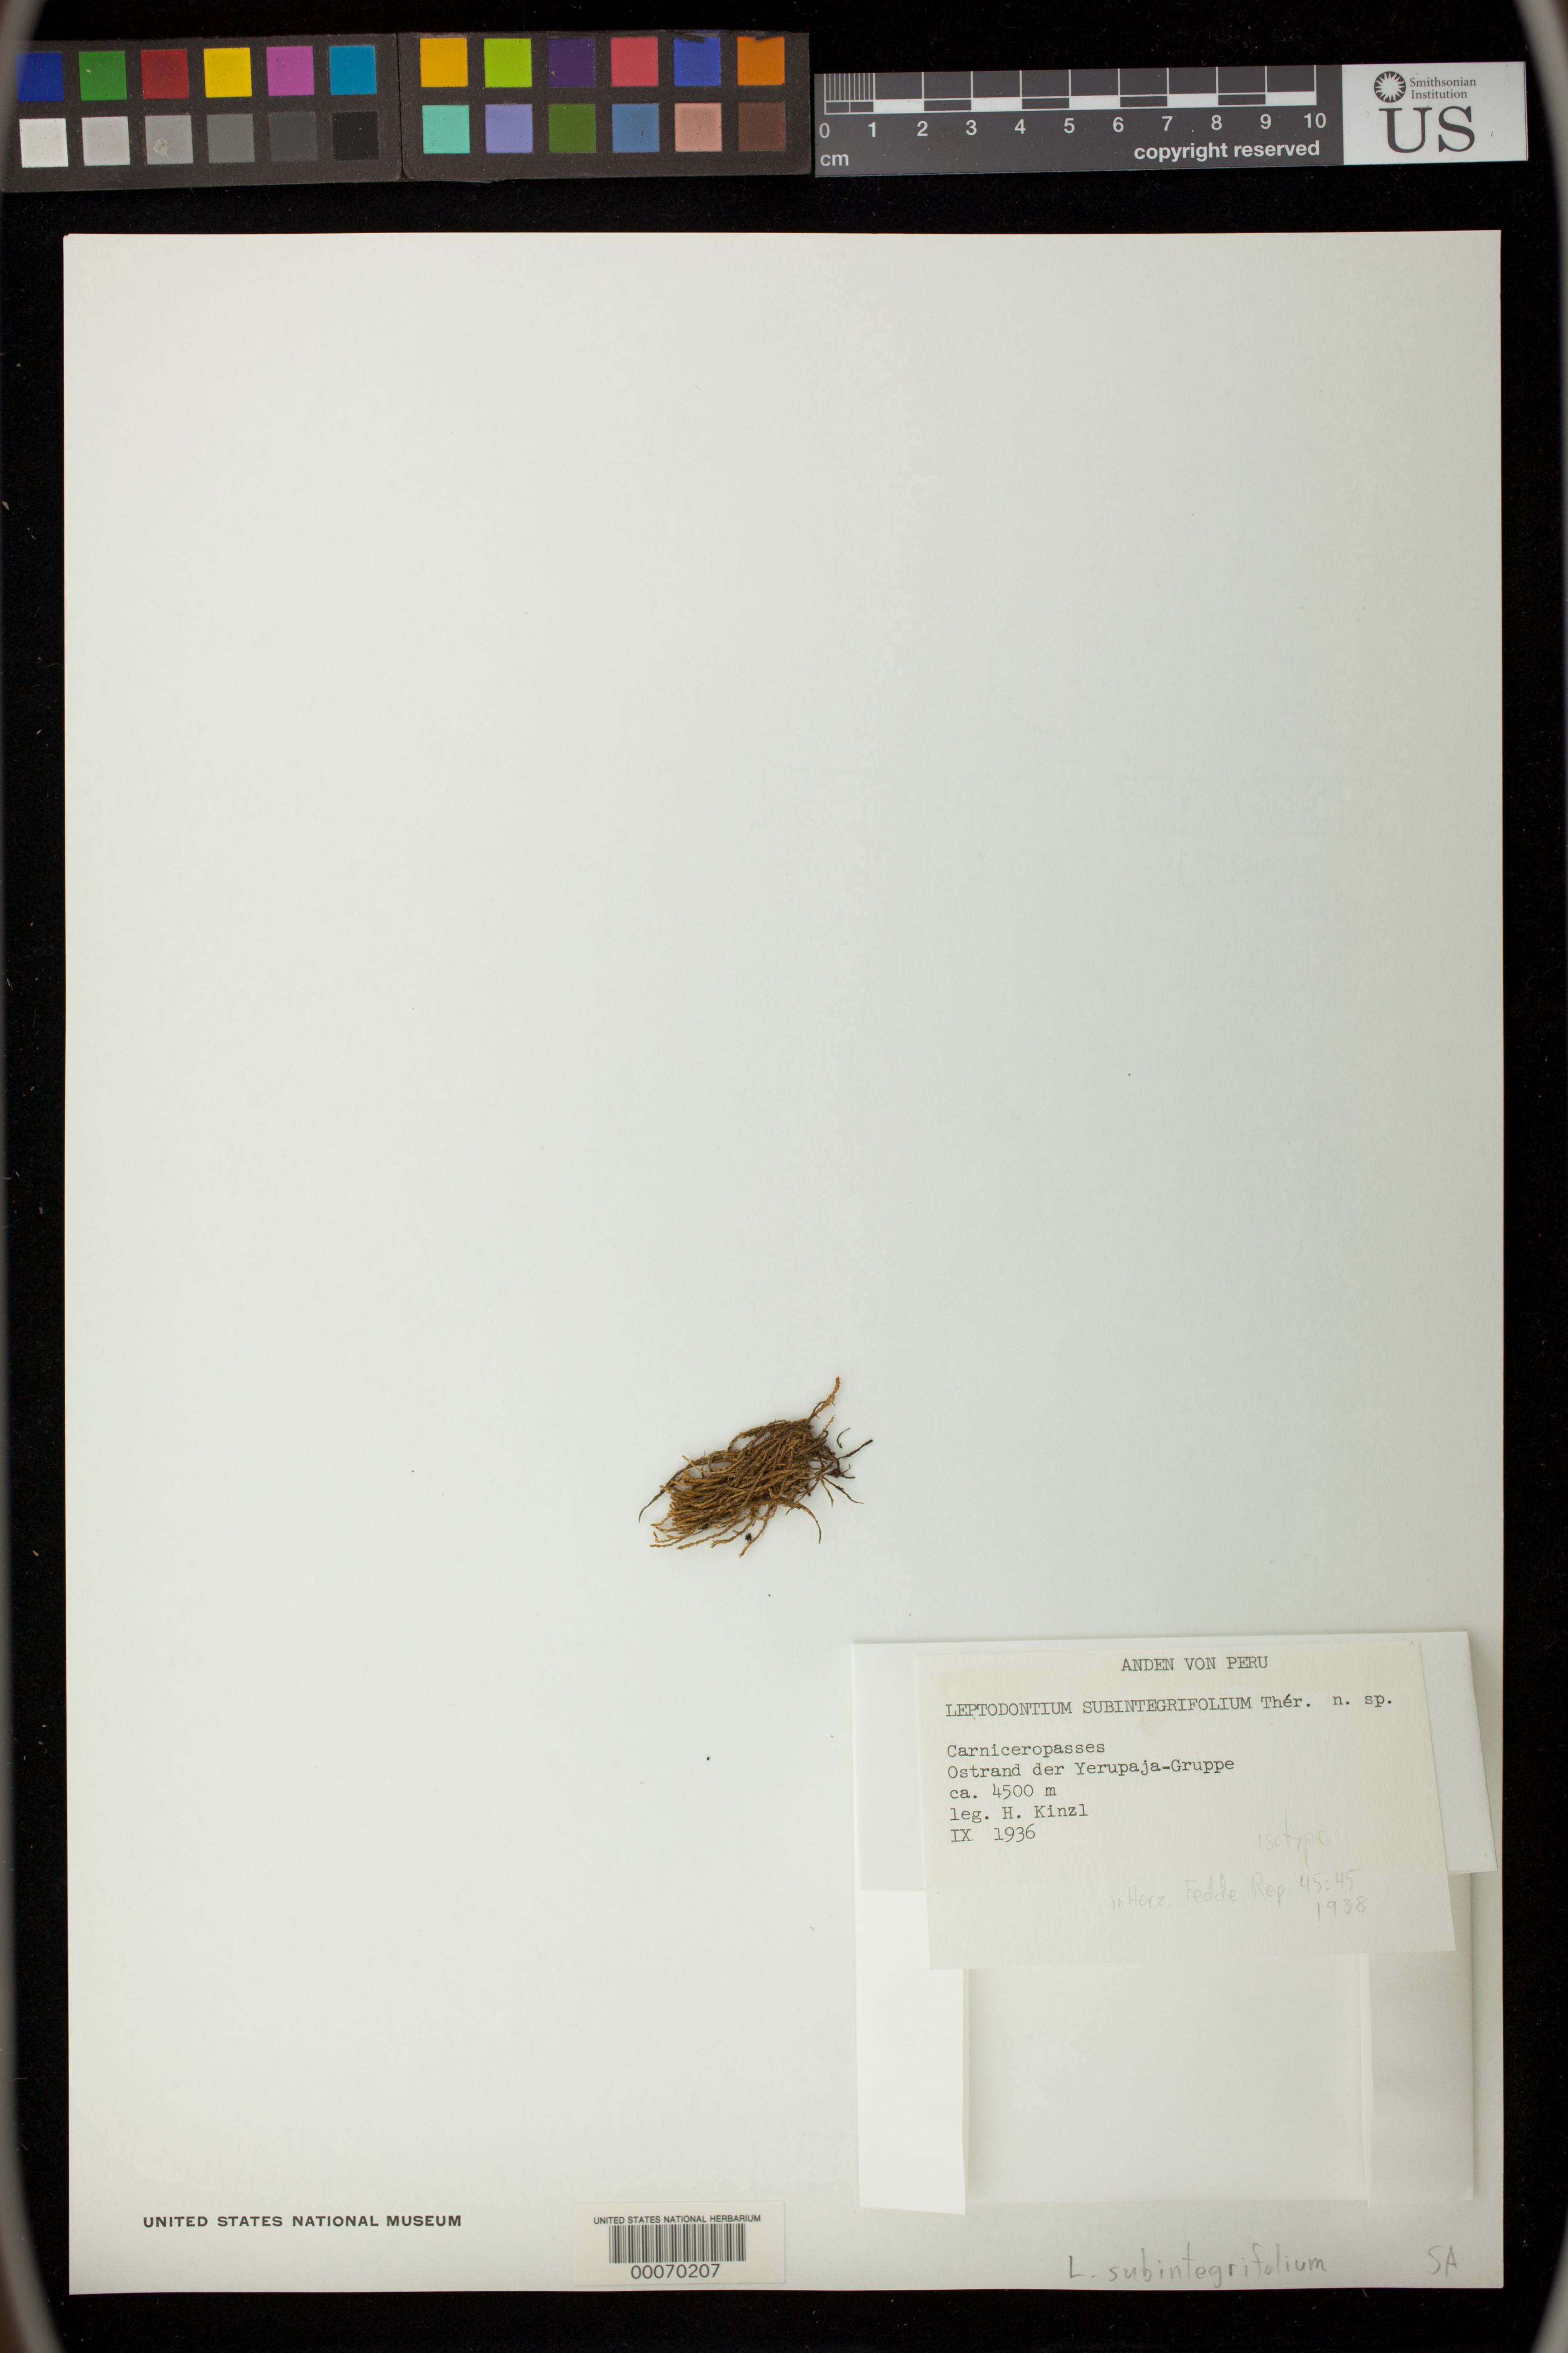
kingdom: Plantae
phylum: Bryophyta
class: Bryopsida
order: Pottiales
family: Pottiaceae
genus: Leptodontium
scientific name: Leptodontium subintegrifolium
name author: Thér. in Herzog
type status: Isotype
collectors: H. Hinzl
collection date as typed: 1936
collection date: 1936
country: Peru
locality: Carniceropasses, ostrand der Yerupaja-gruppe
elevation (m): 4500